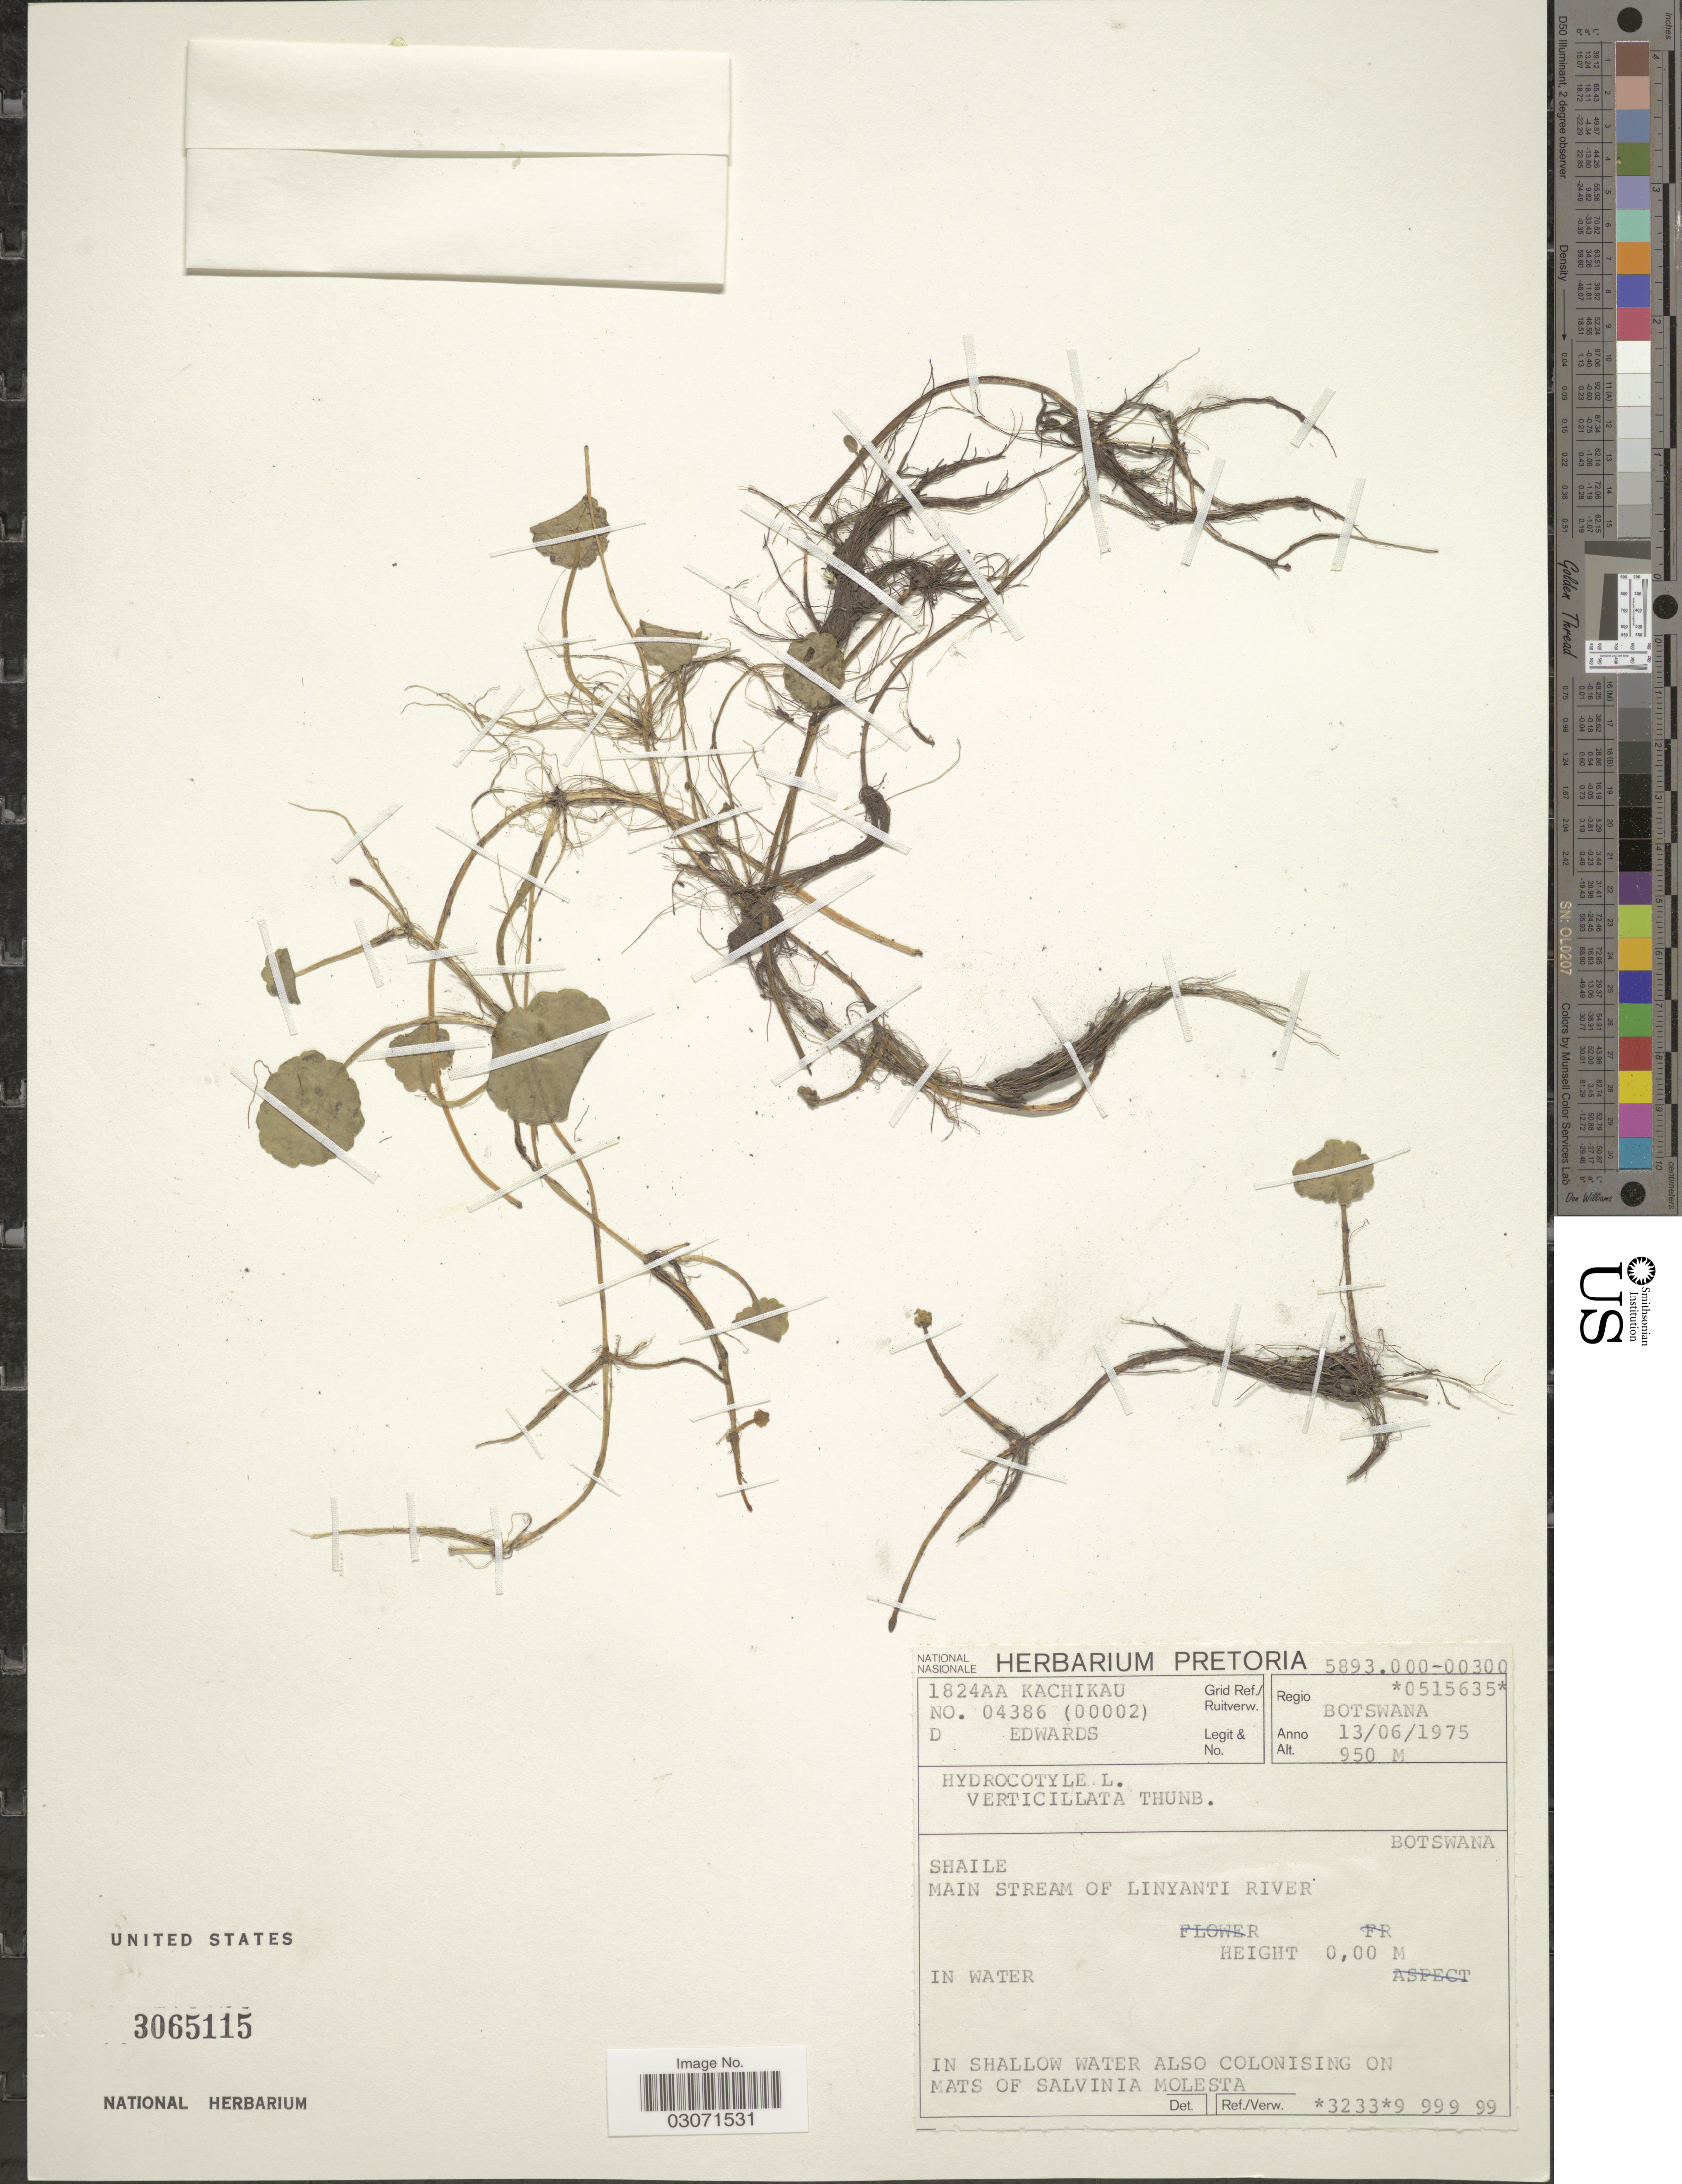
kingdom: Plantae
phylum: Tracheophyta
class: Magnoliopsida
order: Apiales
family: Araliaceae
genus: Hydrocotyle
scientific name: Hydrocotyle verticillata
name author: Thunb.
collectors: D. Edwards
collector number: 04386 (00002)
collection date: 1975-06-13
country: Botswana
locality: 1824AA Kachikau Grid Ref./ Ruitverw. Shaile. Main stream of Linyanti River.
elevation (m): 950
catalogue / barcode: US 3065115